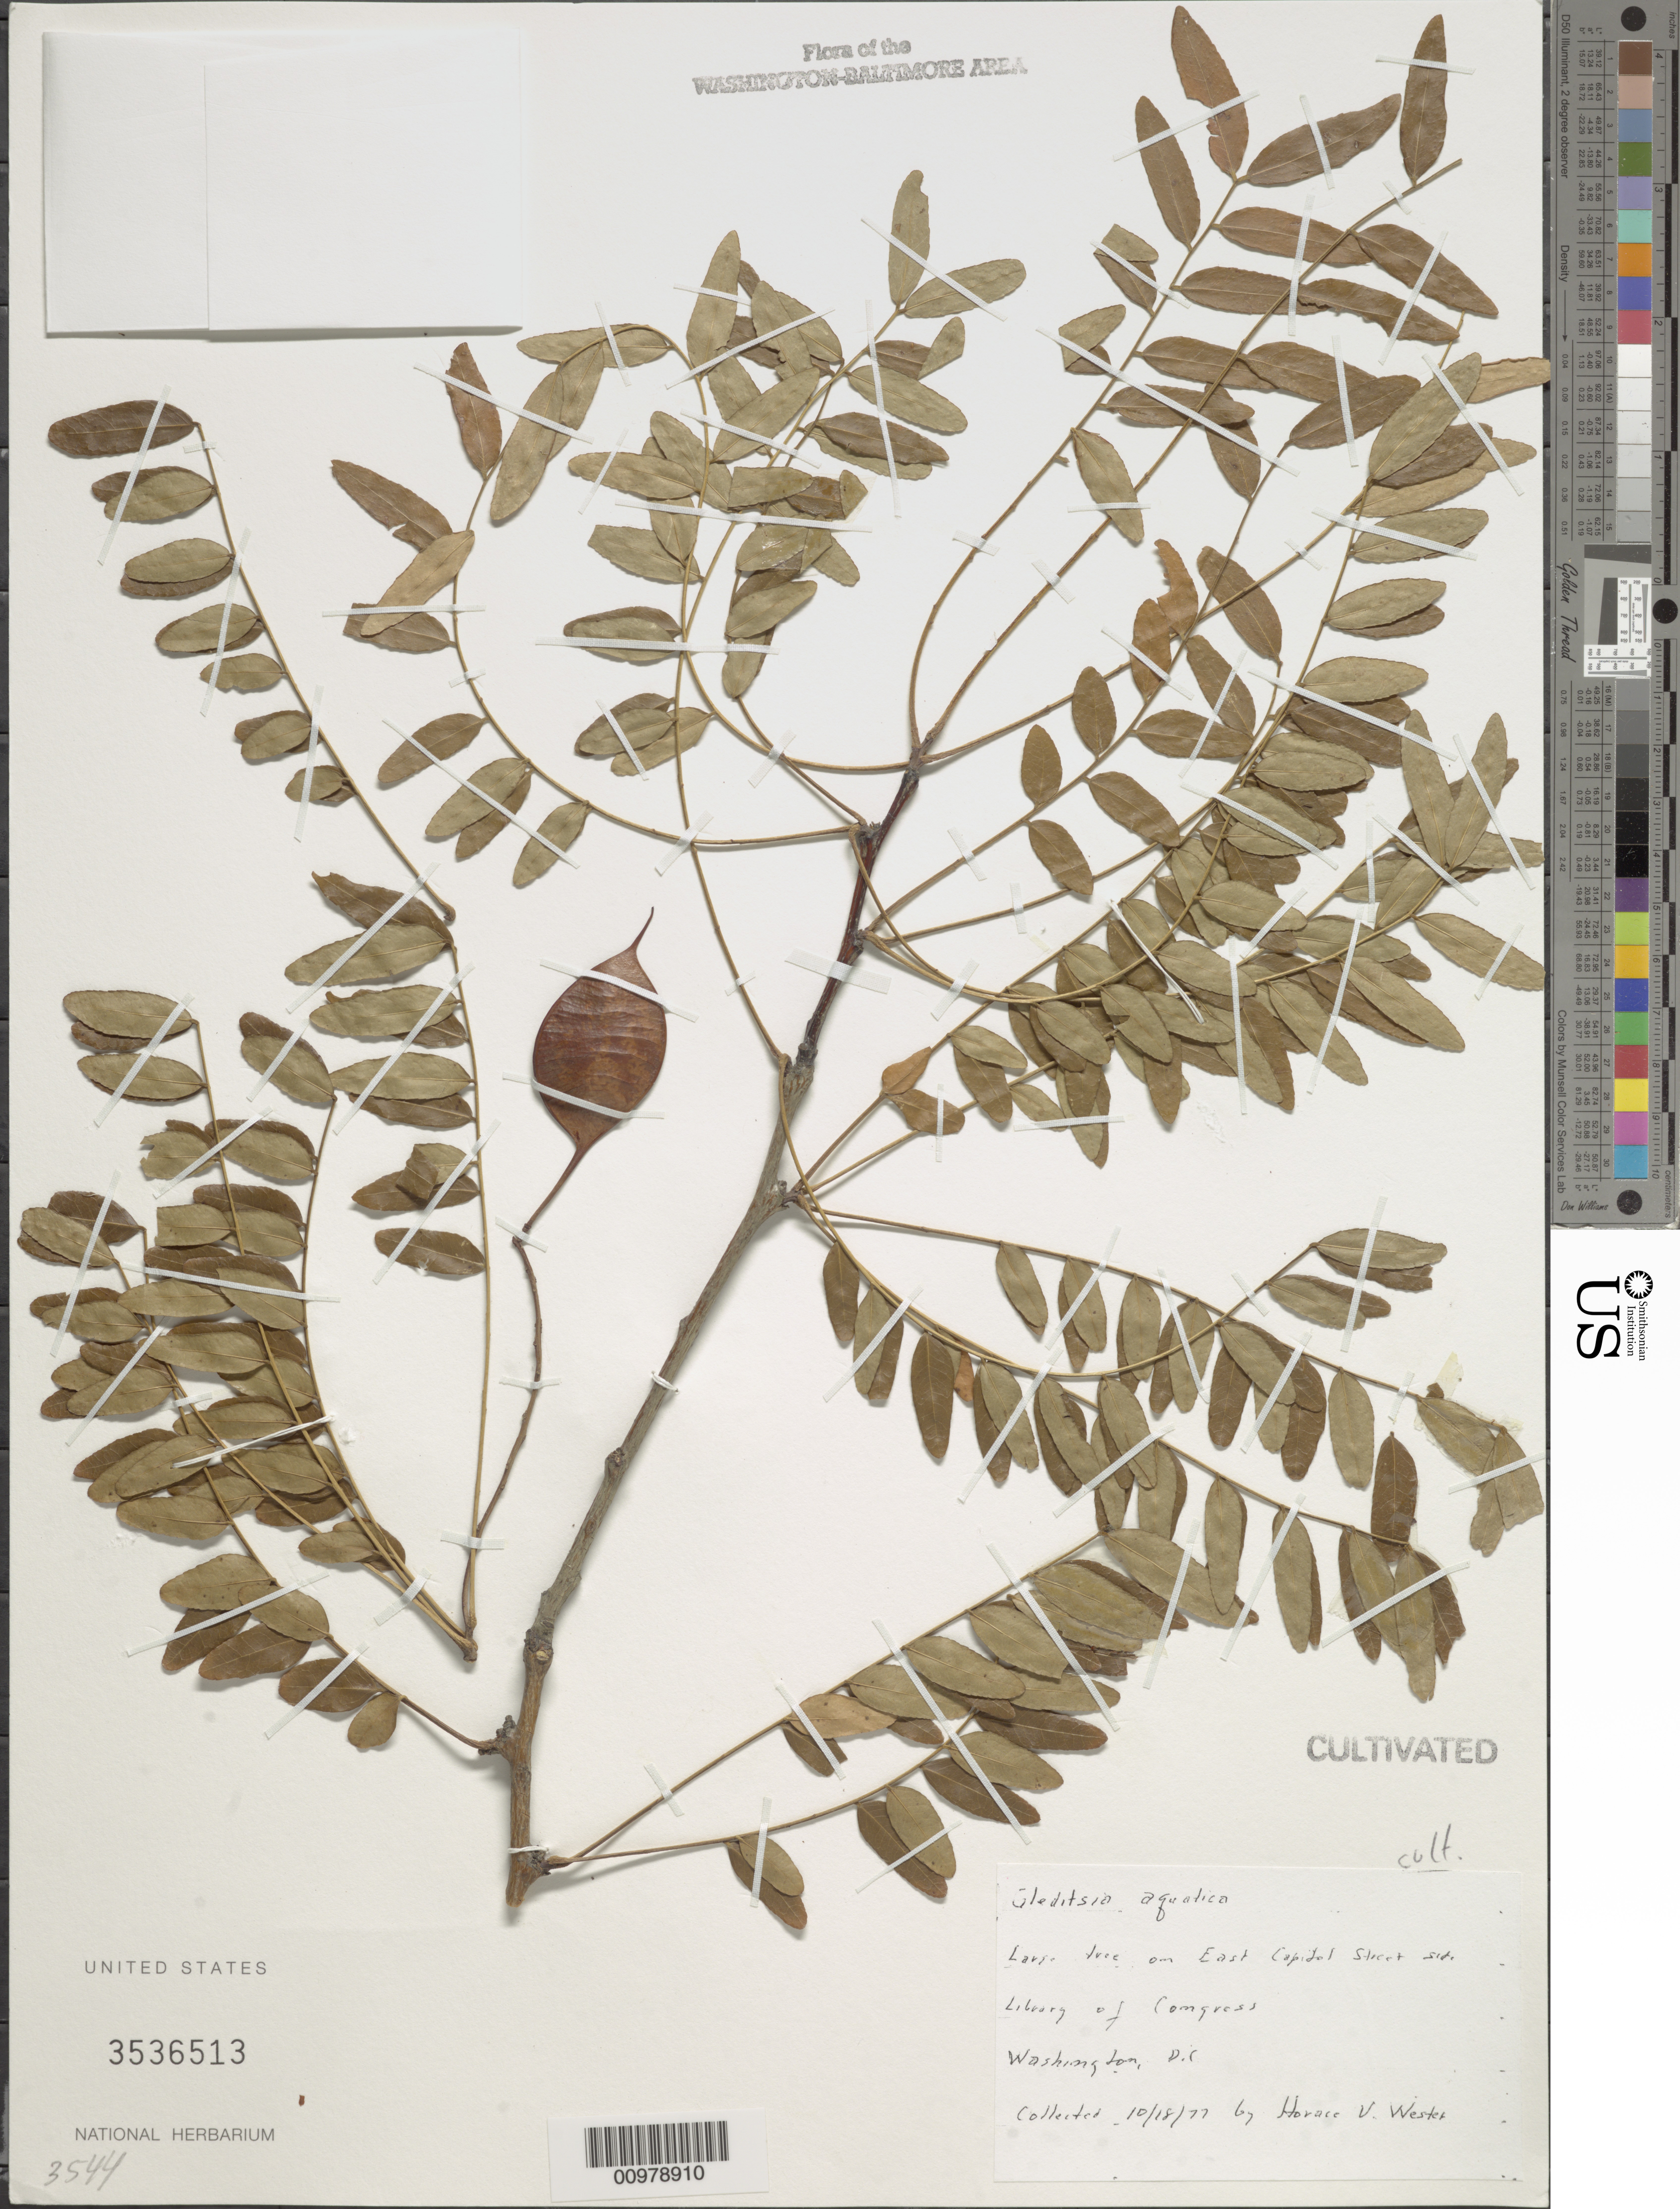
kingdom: Plantae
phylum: Tracheophyta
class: Magnoliopsida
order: Fabales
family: Fabaceae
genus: Gleditsia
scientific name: Gleditsia aquatica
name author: Marshall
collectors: H. Wester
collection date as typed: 10/18/77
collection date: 1977-10-18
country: United States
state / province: District of Columbia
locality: East Capitol Street Side, Library of Congress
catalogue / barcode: US 3536513